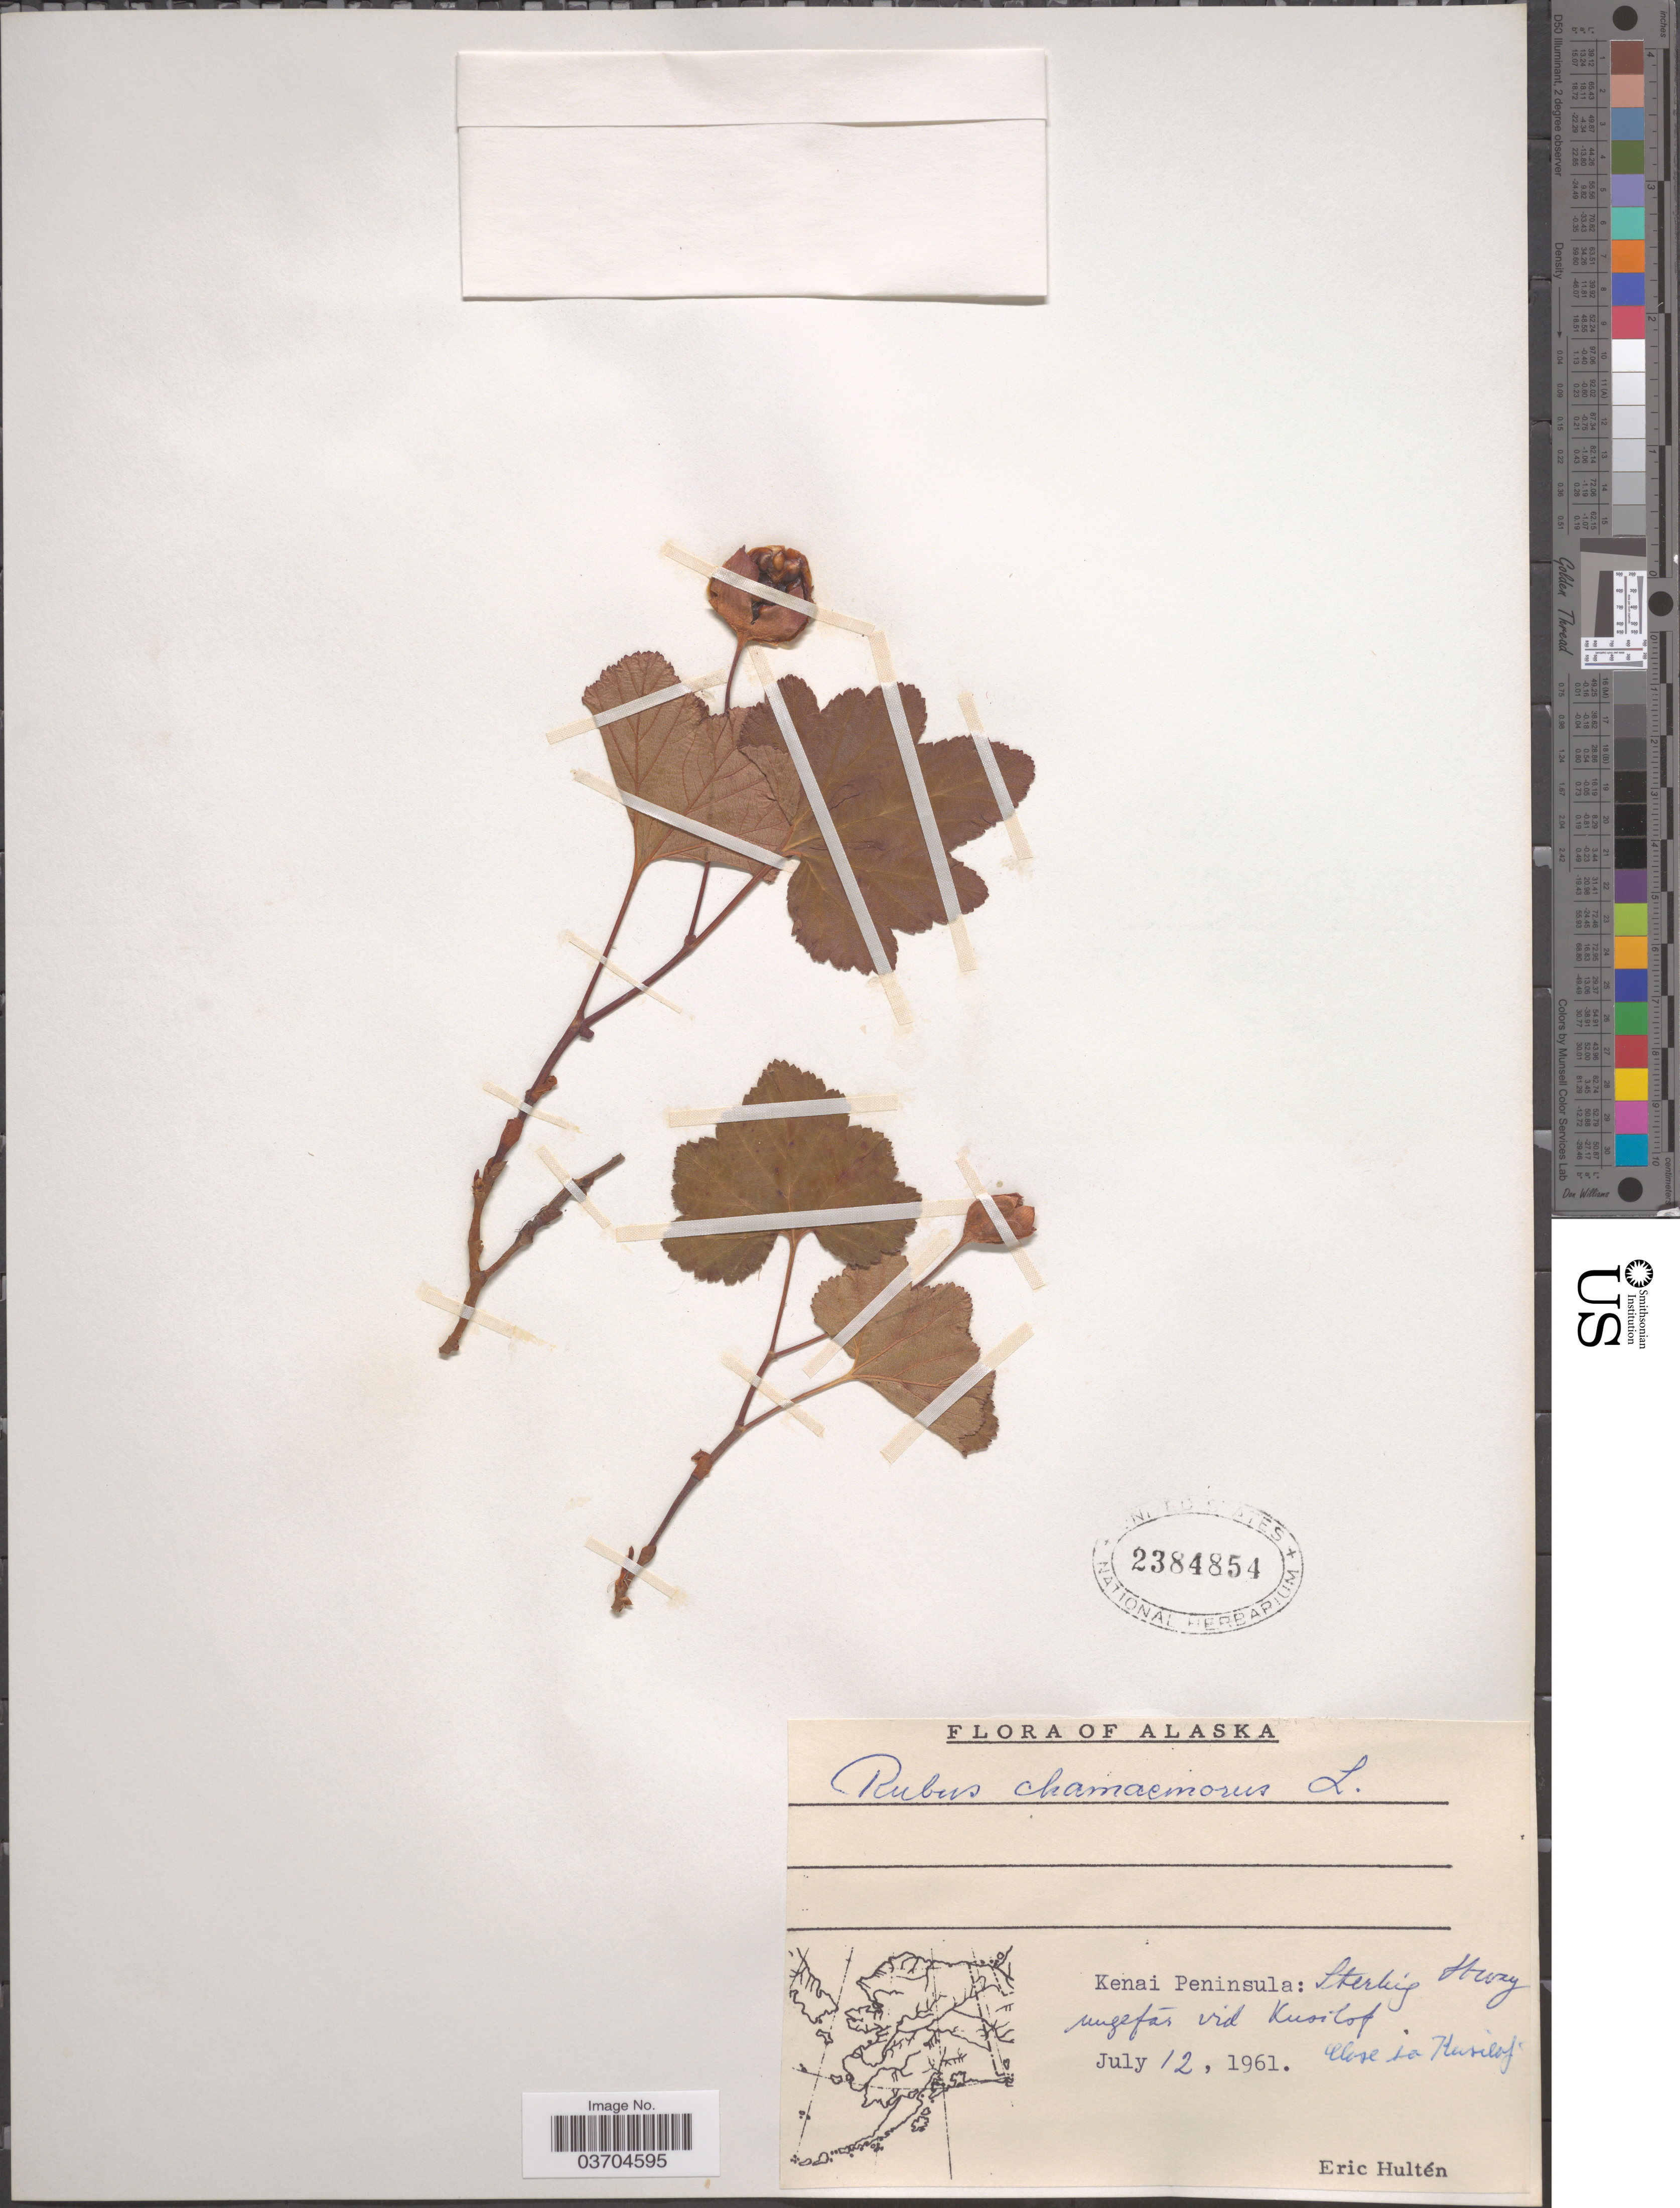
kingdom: Plantae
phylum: Tracheophyta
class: Magnoliopsida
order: Rosales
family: Rosaceae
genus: Rubus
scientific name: Rubus chamaemorus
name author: L.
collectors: E. G. Hultén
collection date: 1961-07-12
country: United States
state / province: Alaska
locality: Kenai Peninsula: Sterling Hway, Kusilof. Close to Kusilof.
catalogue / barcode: US 2384854